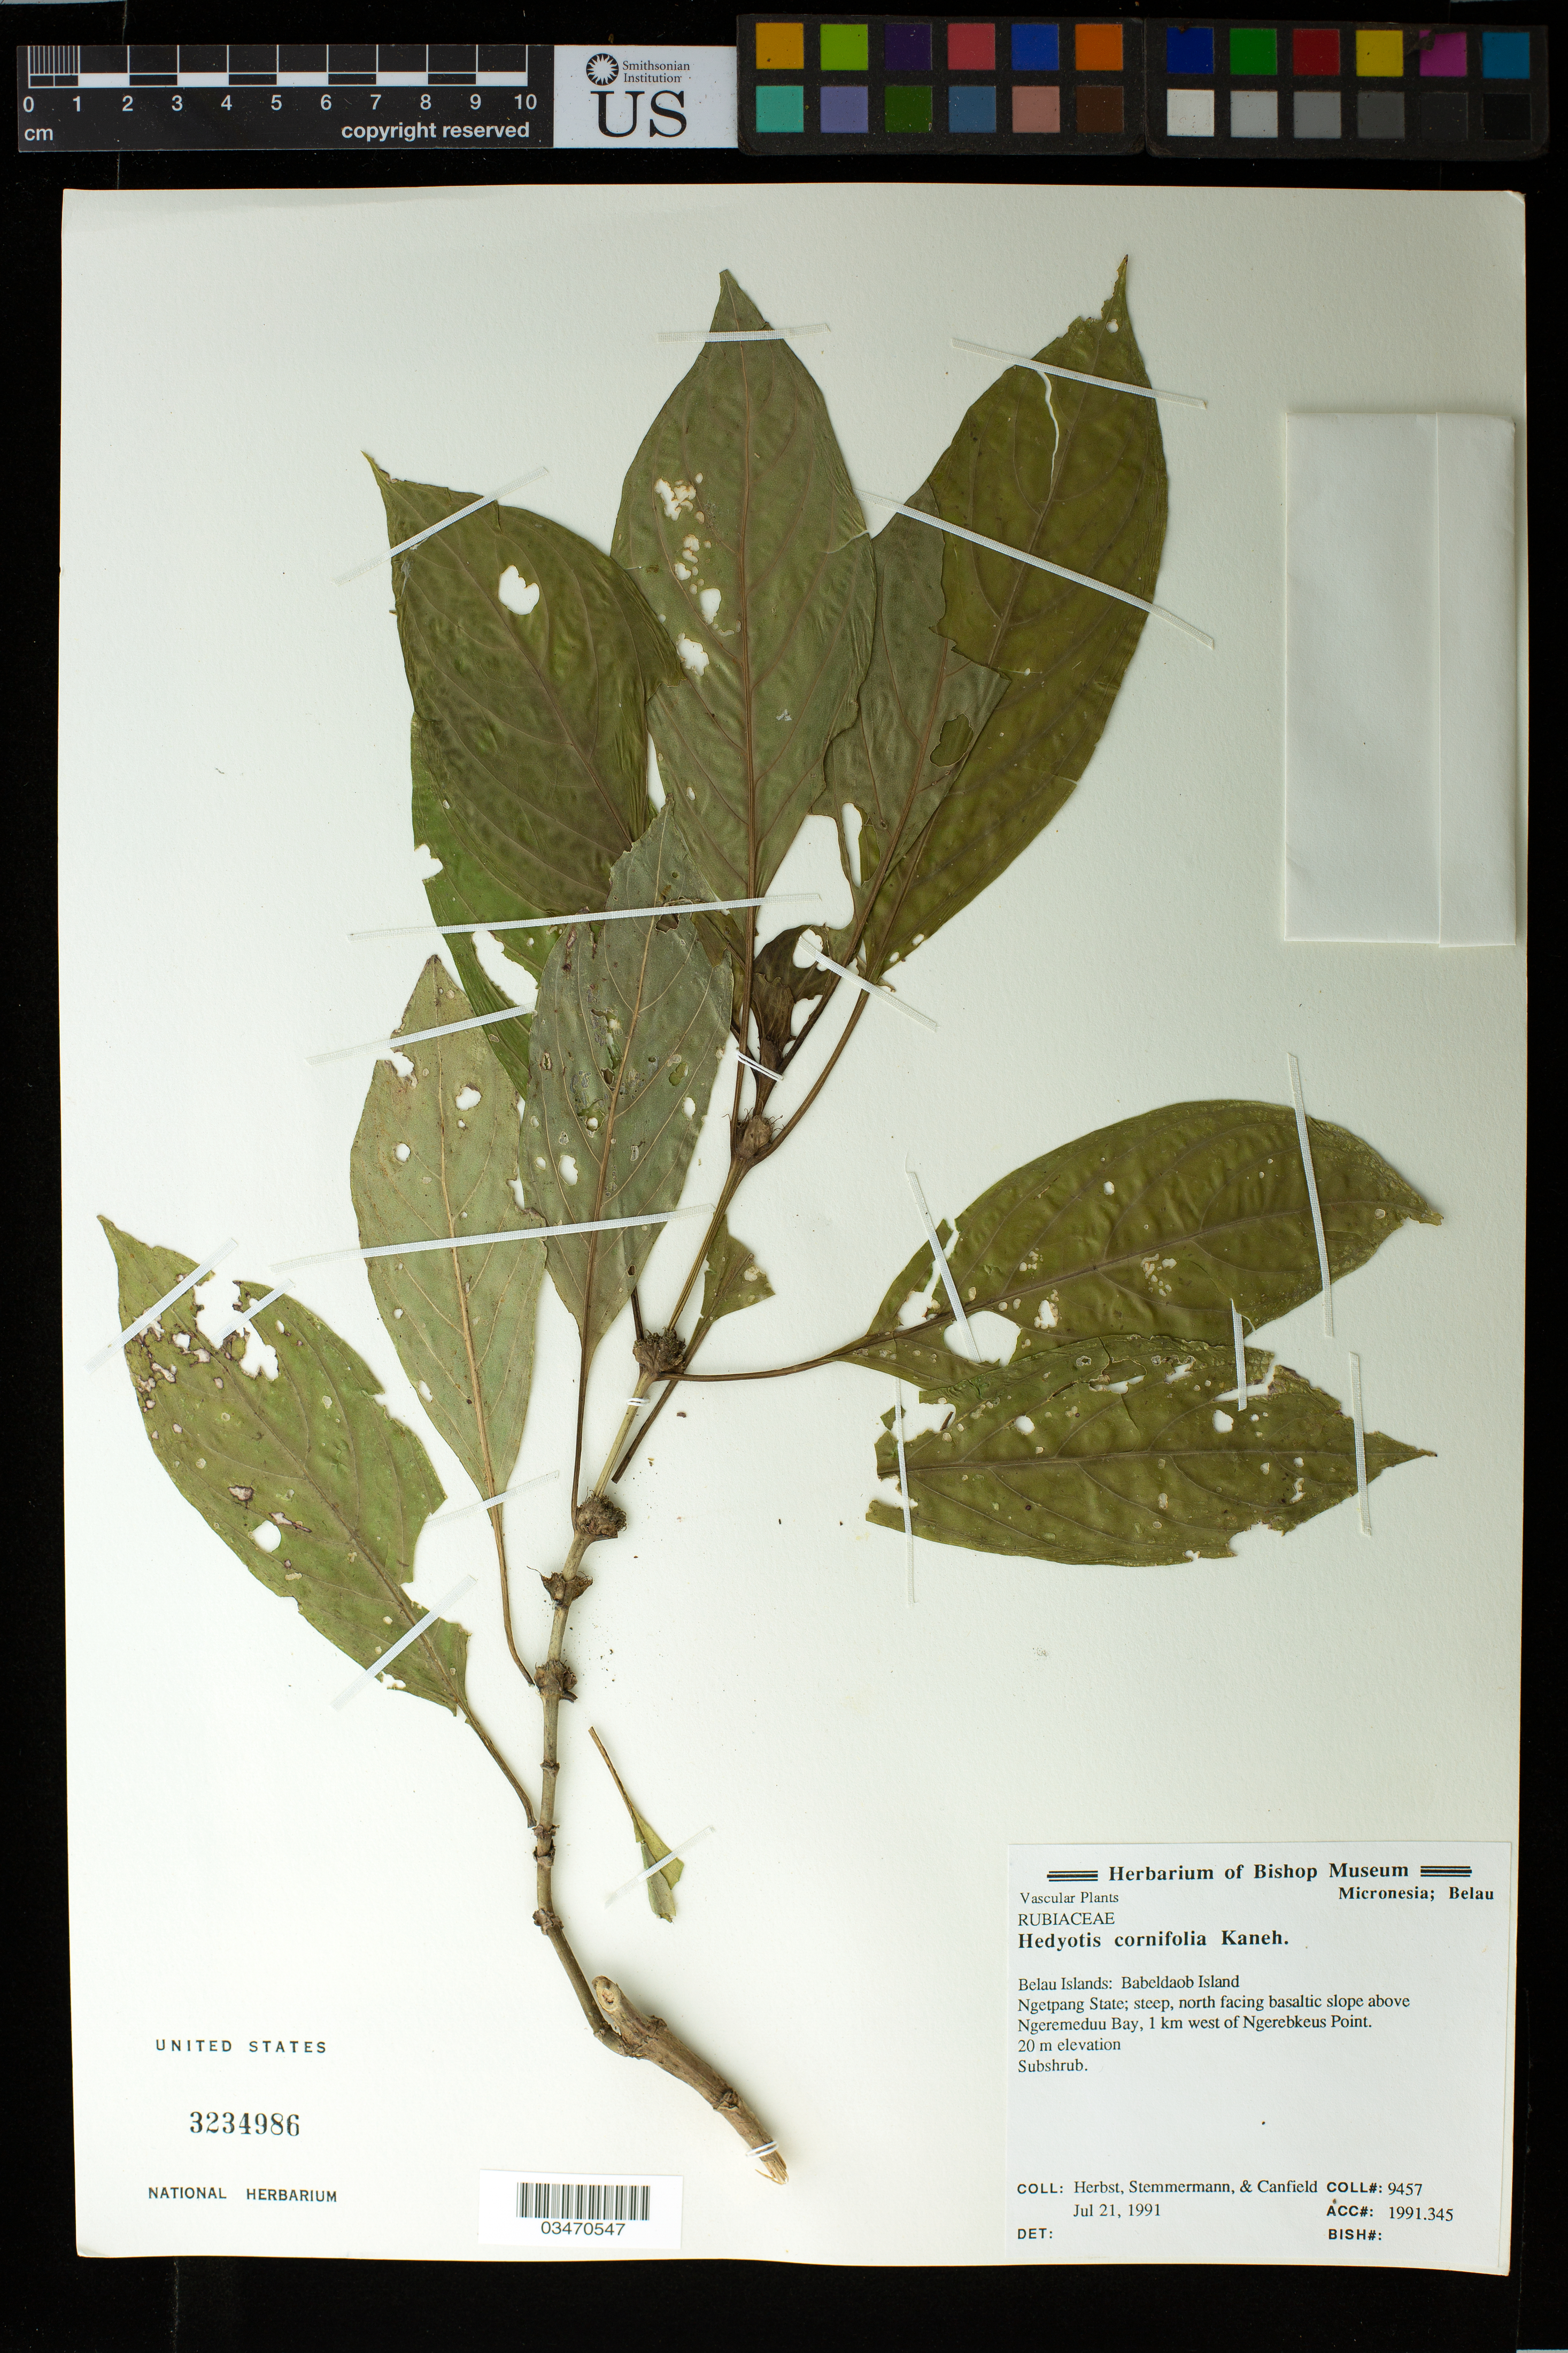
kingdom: Plantae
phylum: Tracheophyta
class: Magnoliopsida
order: Gentianales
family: Rubiaceae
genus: Hedyotis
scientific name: Hedyotis cornifolia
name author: Kaneh.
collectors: -. Herbst, -. Stemmermann & -. Canfield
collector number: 9457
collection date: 1991-07-21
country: Palau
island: Babeldaob [Babelthuap]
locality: Belau Islands: Babeldaob Island. Ngetpang State; steep, north facing basaltic slope above Ngeremeduu Bay, 1 km west of Ngerebkeus Point.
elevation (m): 20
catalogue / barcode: US 3234986